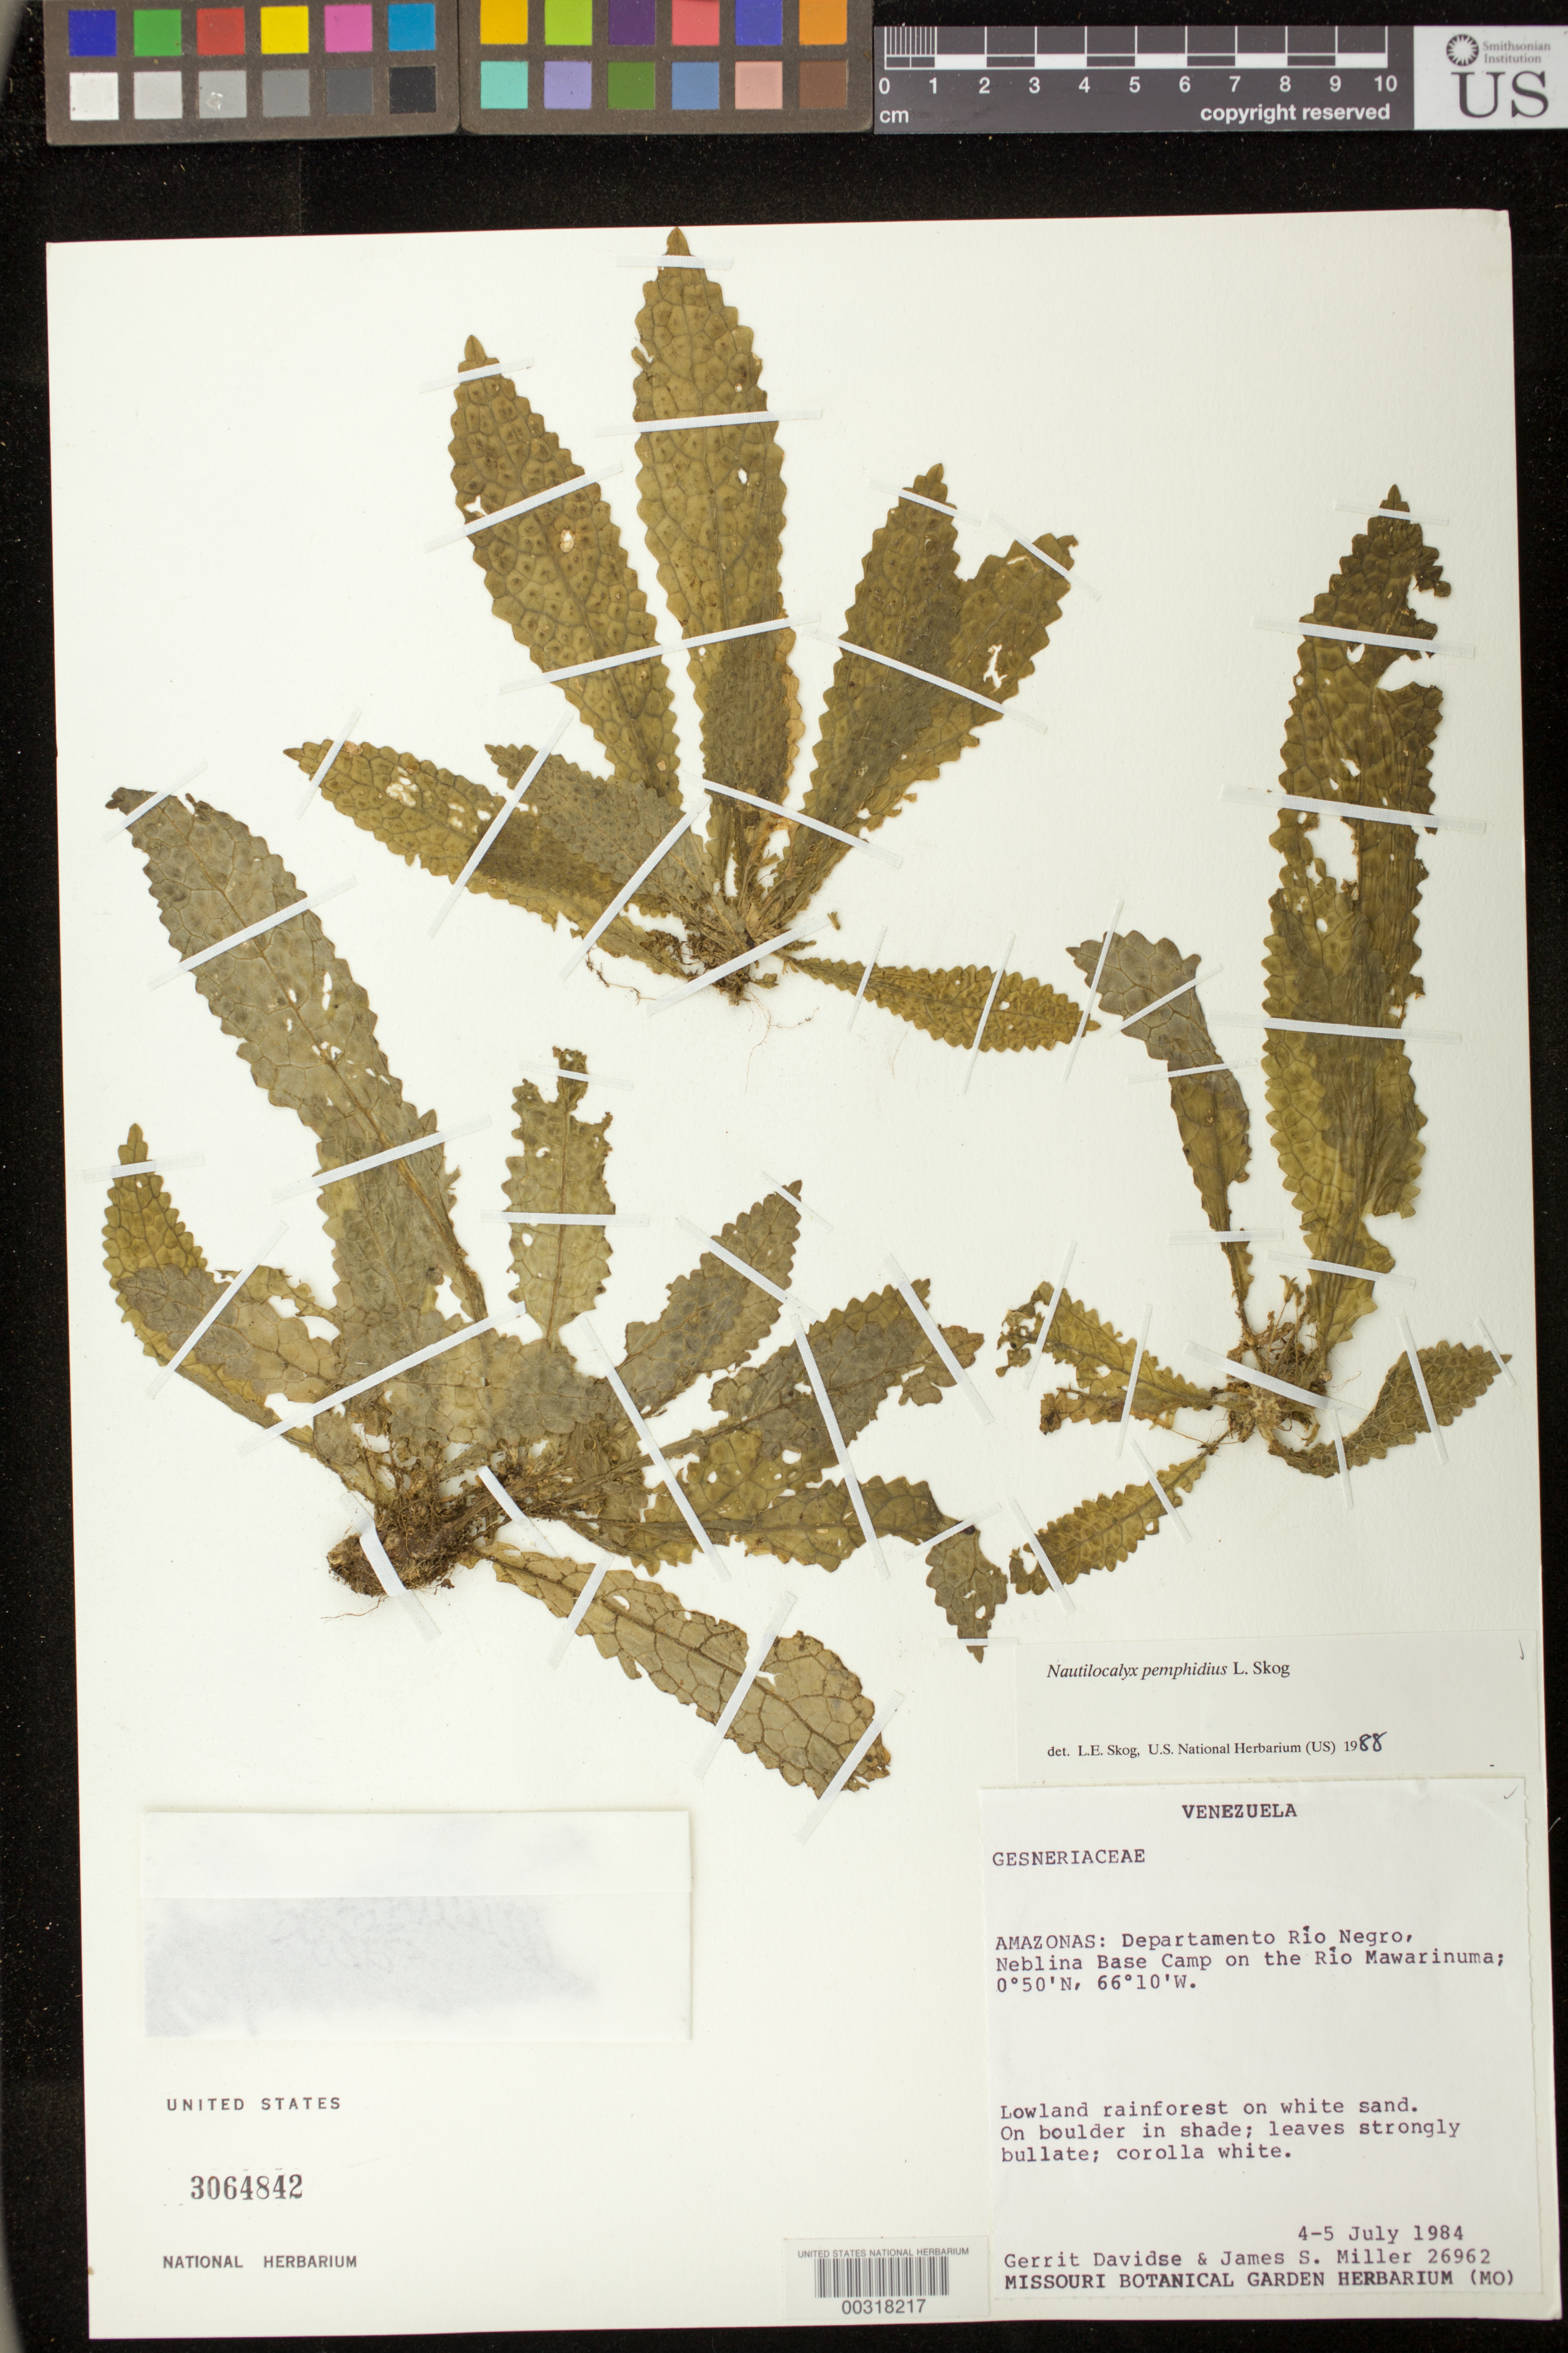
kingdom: Plantae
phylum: Tracheophyta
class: Magnoliopsida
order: Lamiales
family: Gesneriaceae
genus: Nautilocalyx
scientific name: Nautilocalyx pemphidius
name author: L.E. Skog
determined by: Skog, Laurence E.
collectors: G. Davidse & J. S. Miller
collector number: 26962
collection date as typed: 4-5 Jul 1984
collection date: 1984-07-04/1984-07-05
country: Venezuela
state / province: Amazonas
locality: Departamento Río Negro, Neblina Base Camp on the Río Mawarinuma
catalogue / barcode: US 3064842